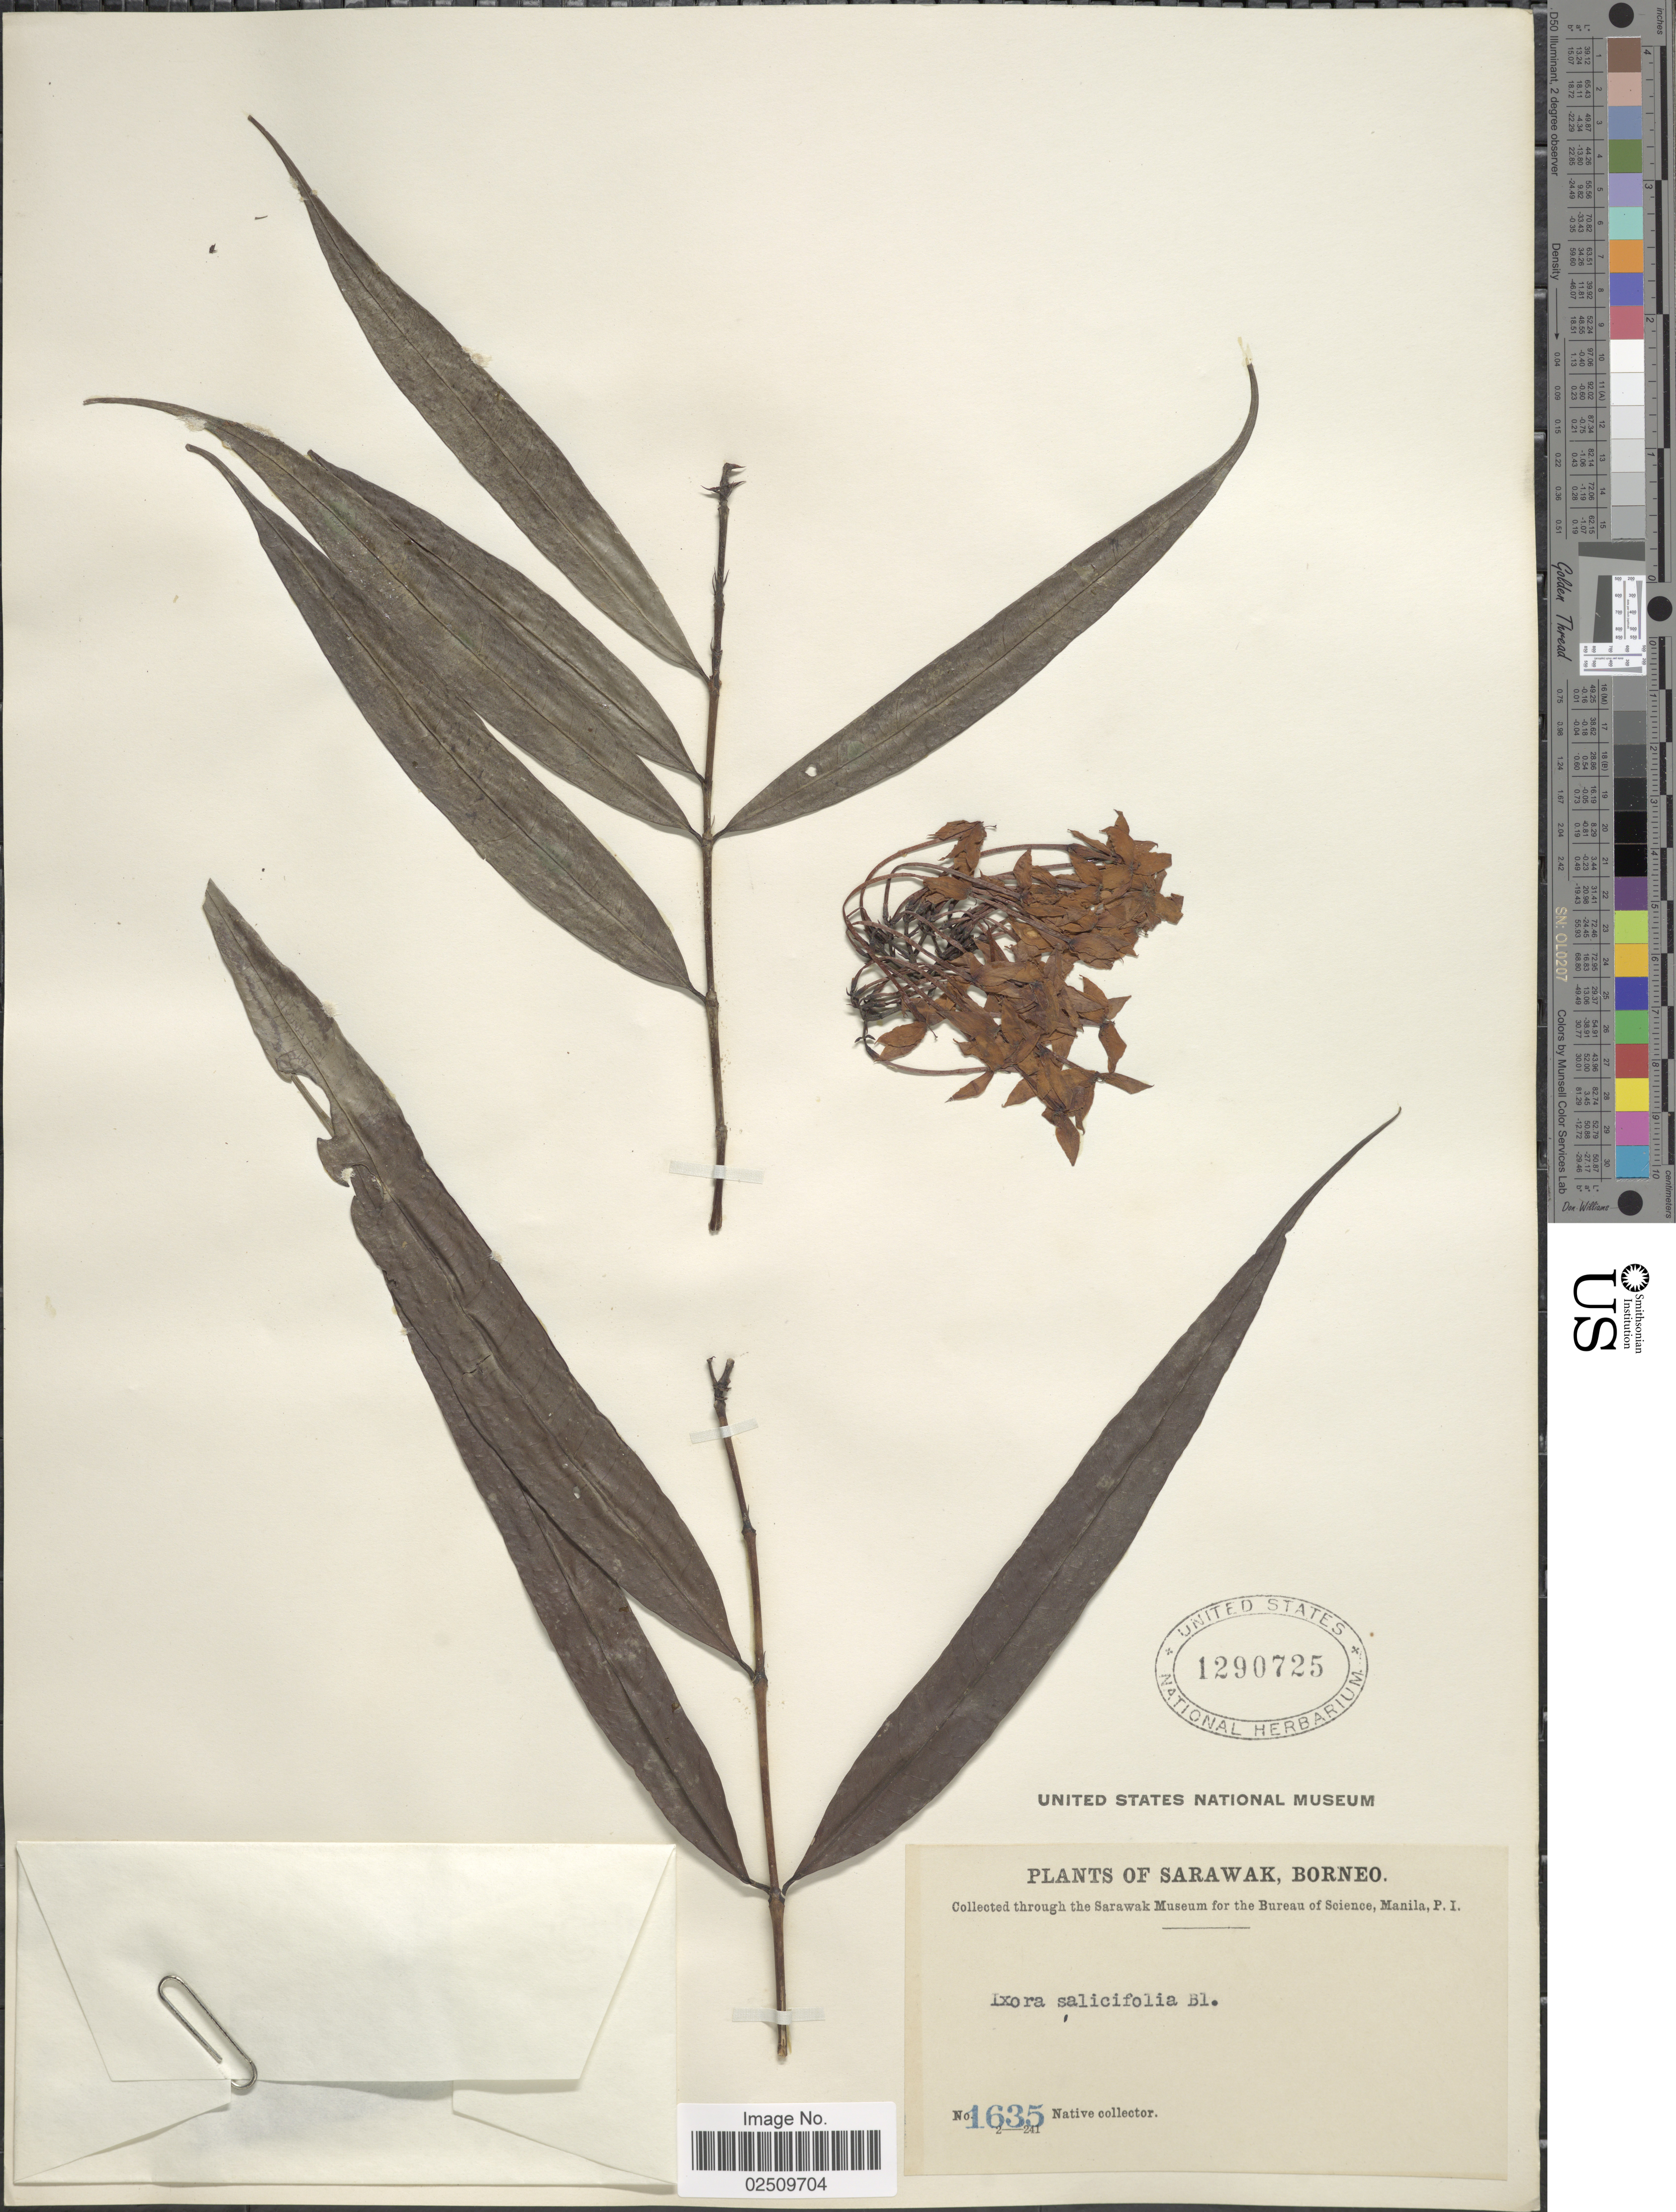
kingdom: Plantae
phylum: Tracheophyta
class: Magnoliopsida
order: Gentianales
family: Rubiaceae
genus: Ixora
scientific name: Ixora salicifolia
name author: (Blume) DC.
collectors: Native collector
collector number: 1635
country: Malaysia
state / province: Sarawak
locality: Borneo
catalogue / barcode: US 1290725